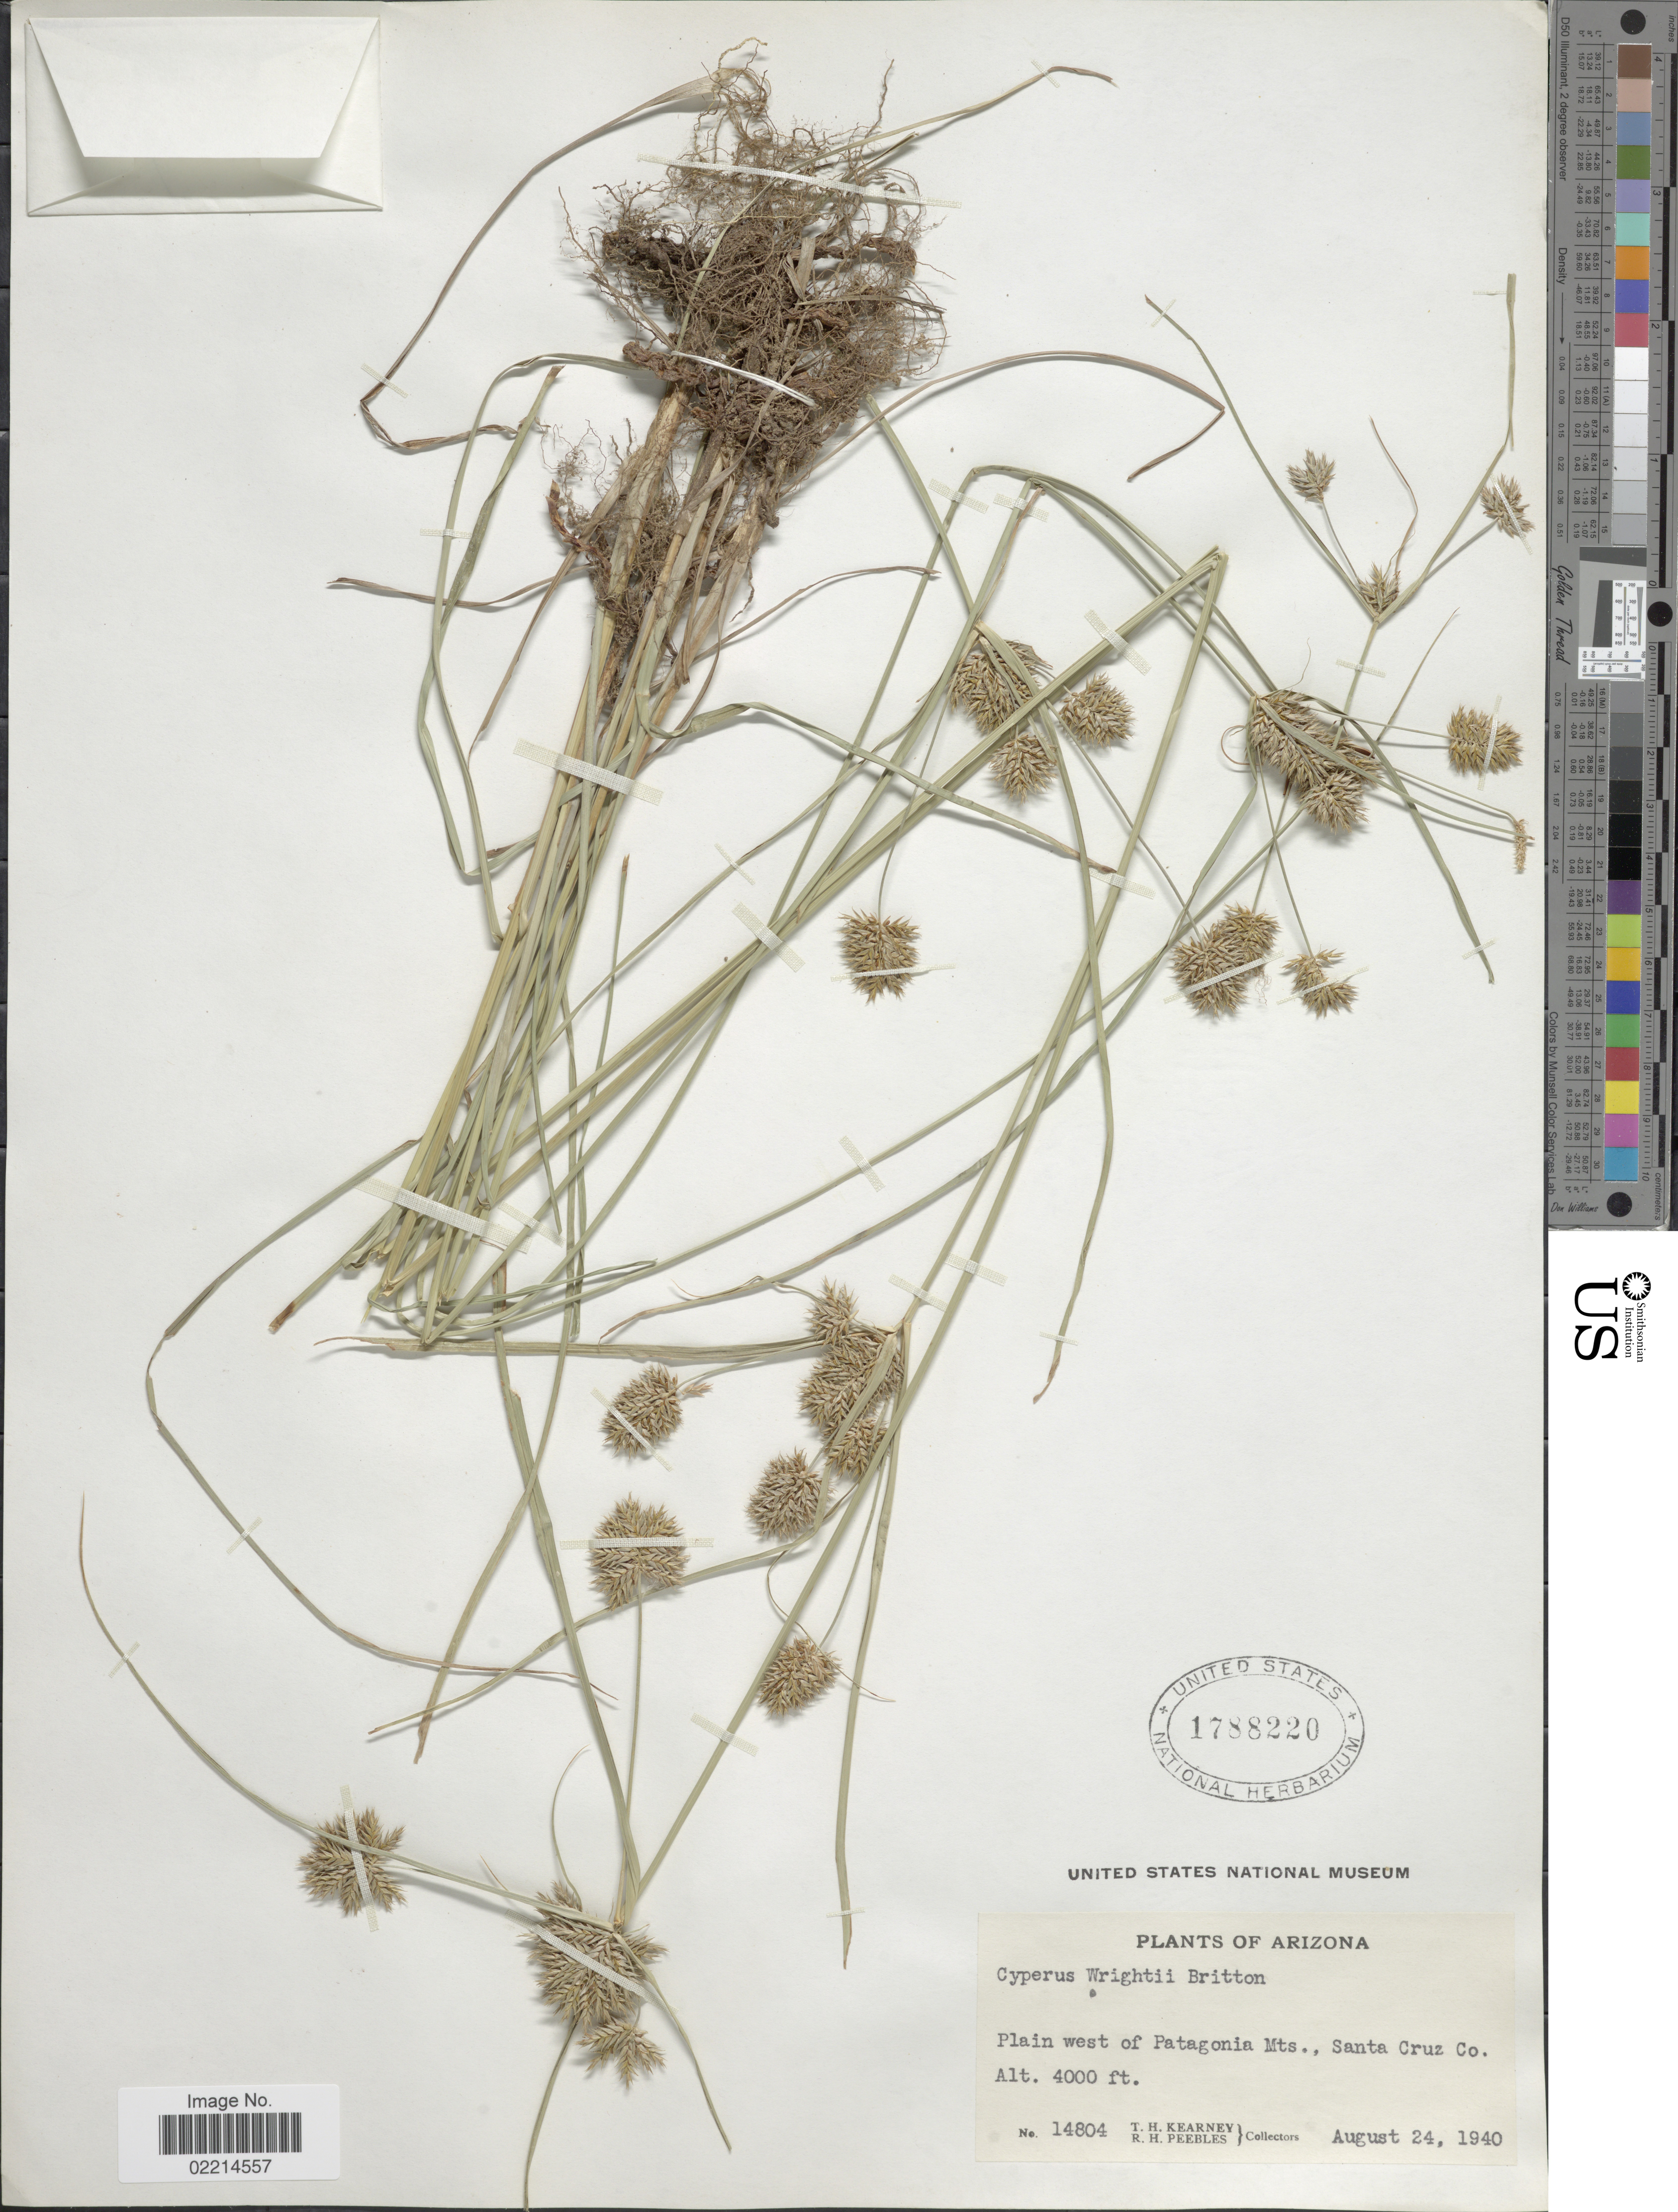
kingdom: Plantae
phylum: Tracheophyta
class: Liliopsida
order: Poales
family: Cyperaceae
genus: Cyperus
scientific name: Cyperus dipsaceus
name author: Liebm.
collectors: T. H. Kearney & R. H. Peebles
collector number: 14804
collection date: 1940-08-24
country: United States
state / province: Arizona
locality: Plain west of Patagonia Mts., Santa Cruz Co.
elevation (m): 1219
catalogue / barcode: US 1788220